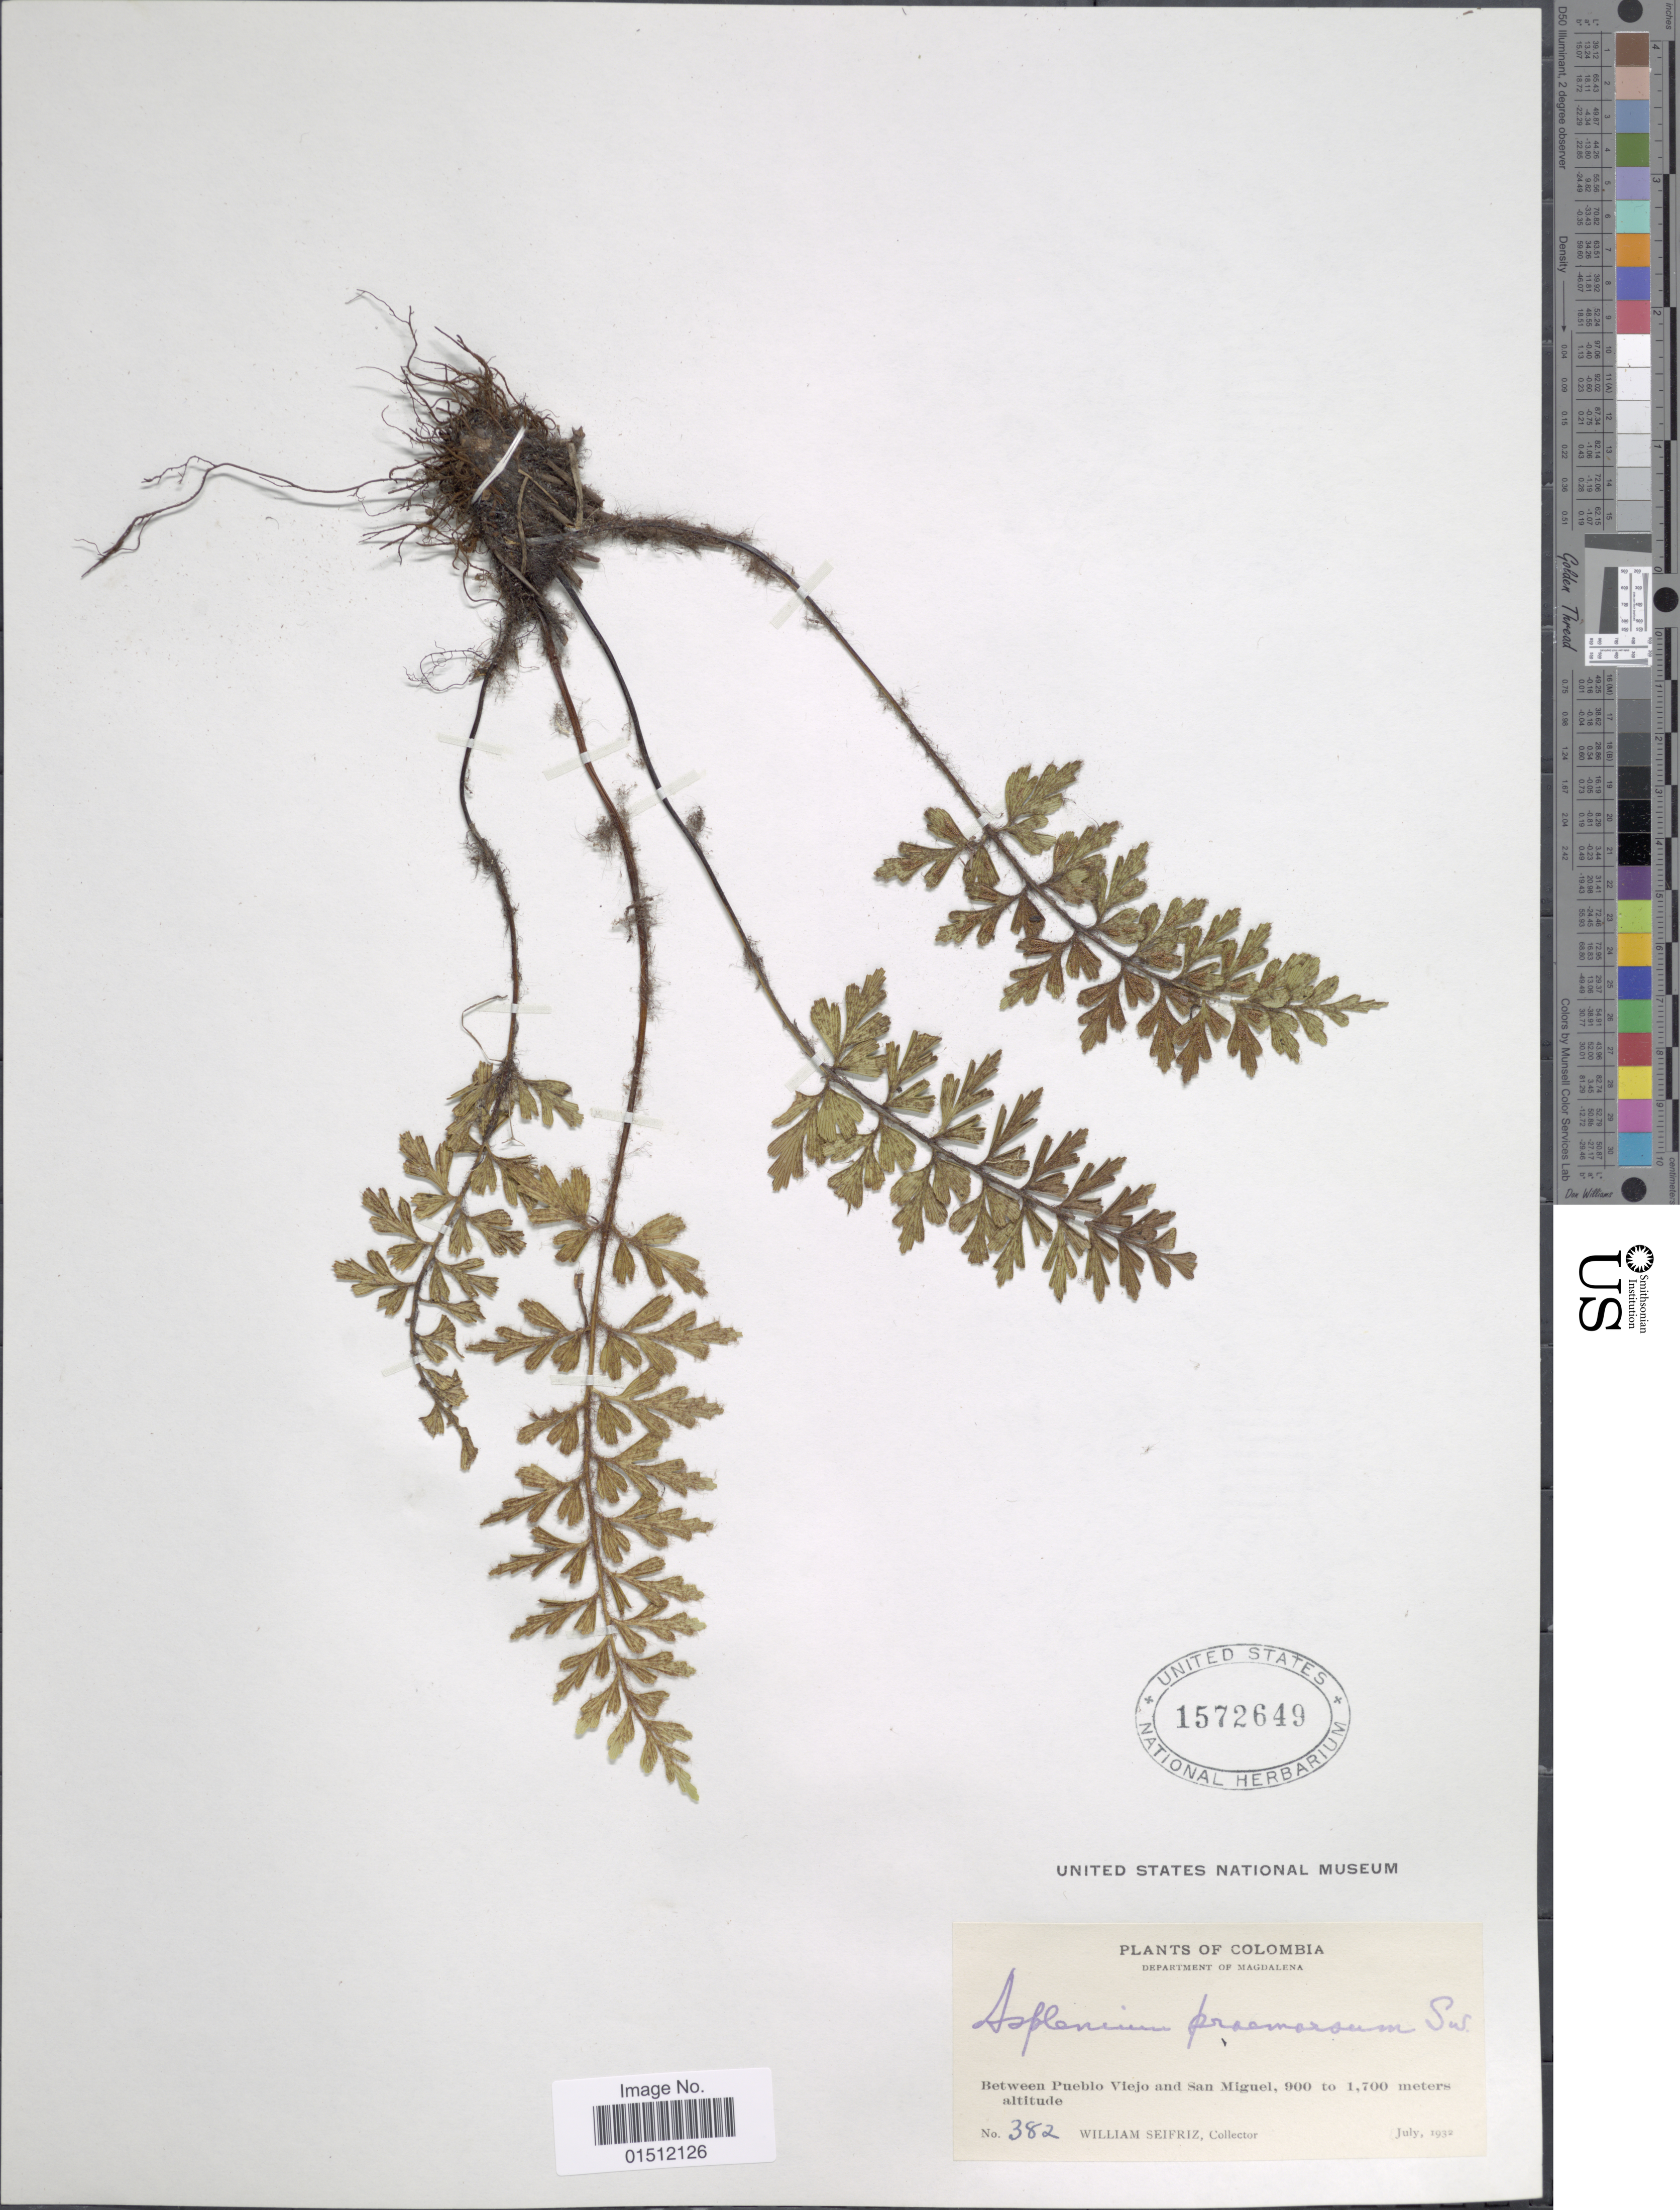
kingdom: Plantae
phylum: Tracheophyta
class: Polypodiopsida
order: Polypodiales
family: Aspleniaceae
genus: Asplenium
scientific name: Asplenium praemorsum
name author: Sw.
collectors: W. Seifriz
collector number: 382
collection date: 1932-07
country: Colombia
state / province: Magdalena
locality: Between Pueblo Viejo and San Miguel.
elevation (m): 900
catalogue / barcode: US 1572649